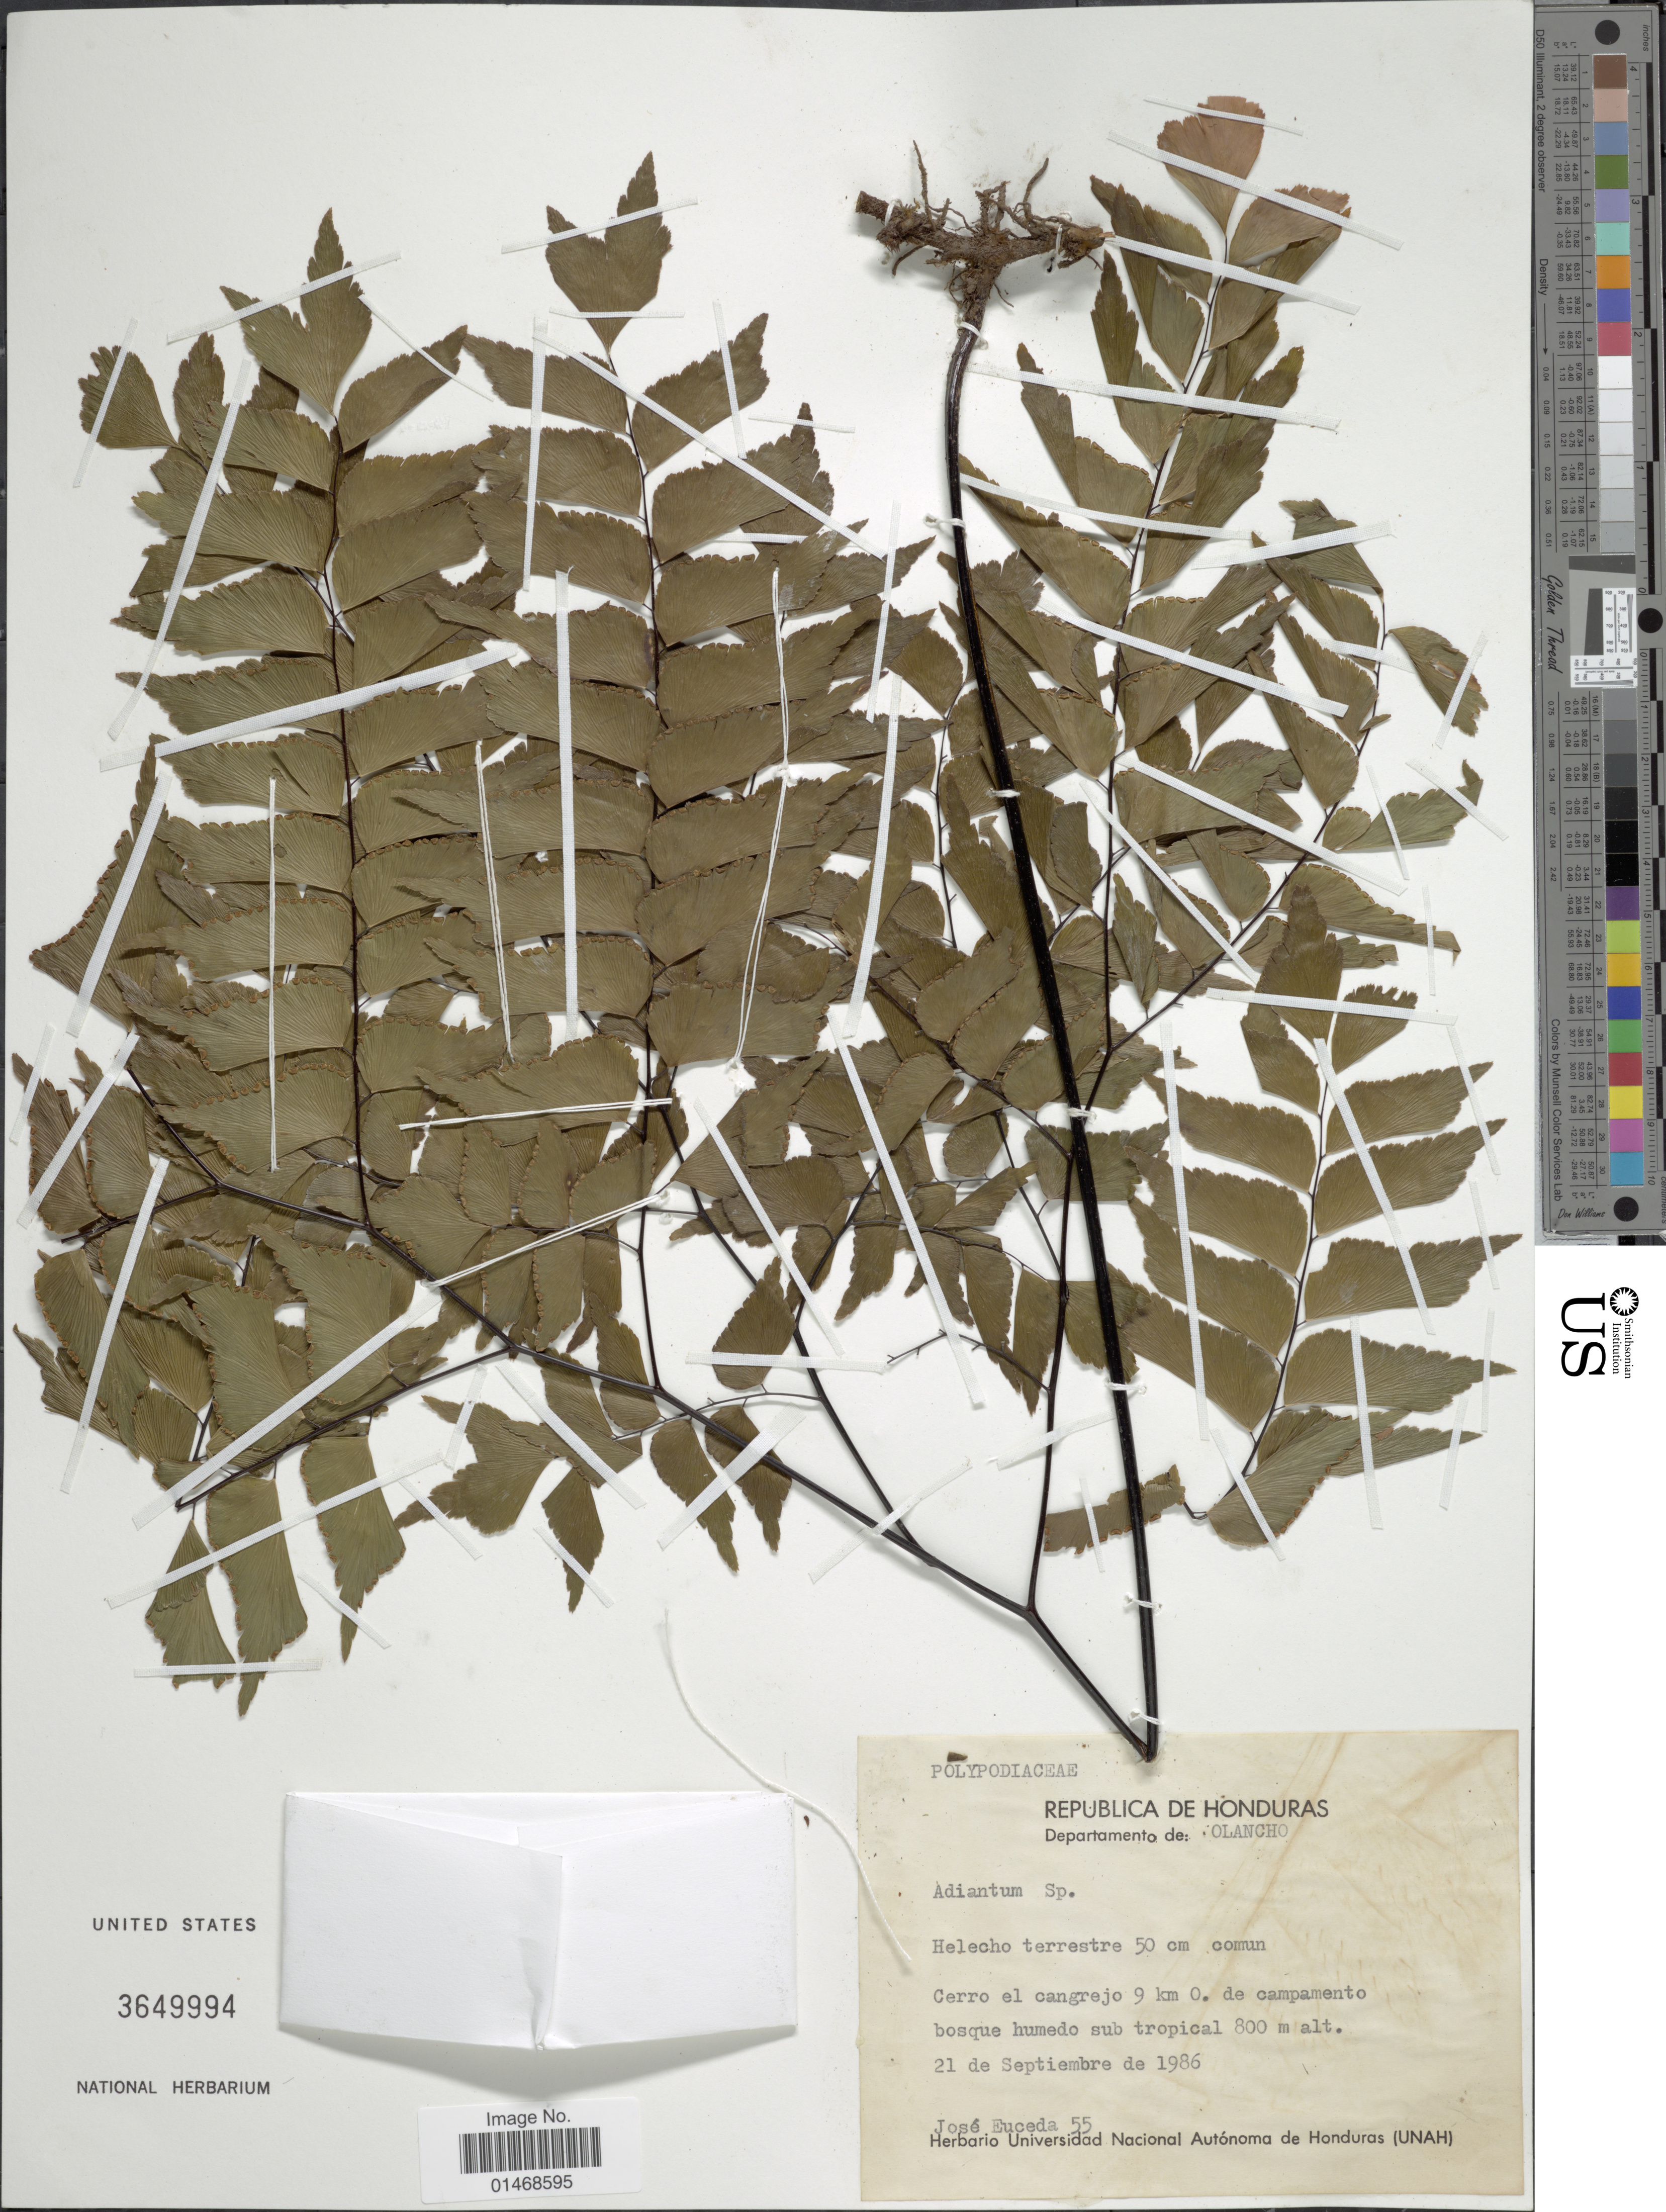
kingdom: Plantae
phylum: Tracheophyta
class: Polypodiopsida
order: Polypodiales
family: Pteridaceae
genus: Adiantum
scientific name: Adiantum sp.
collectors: J. Euceda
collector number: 55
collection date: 1986-09-21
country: Honduras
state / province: Olancho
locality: Departamento de Olancho, Cerro el cqangrejo 9 km O. de campamento bosque humedo sub tropical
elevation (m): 800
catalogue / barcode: US 3649994